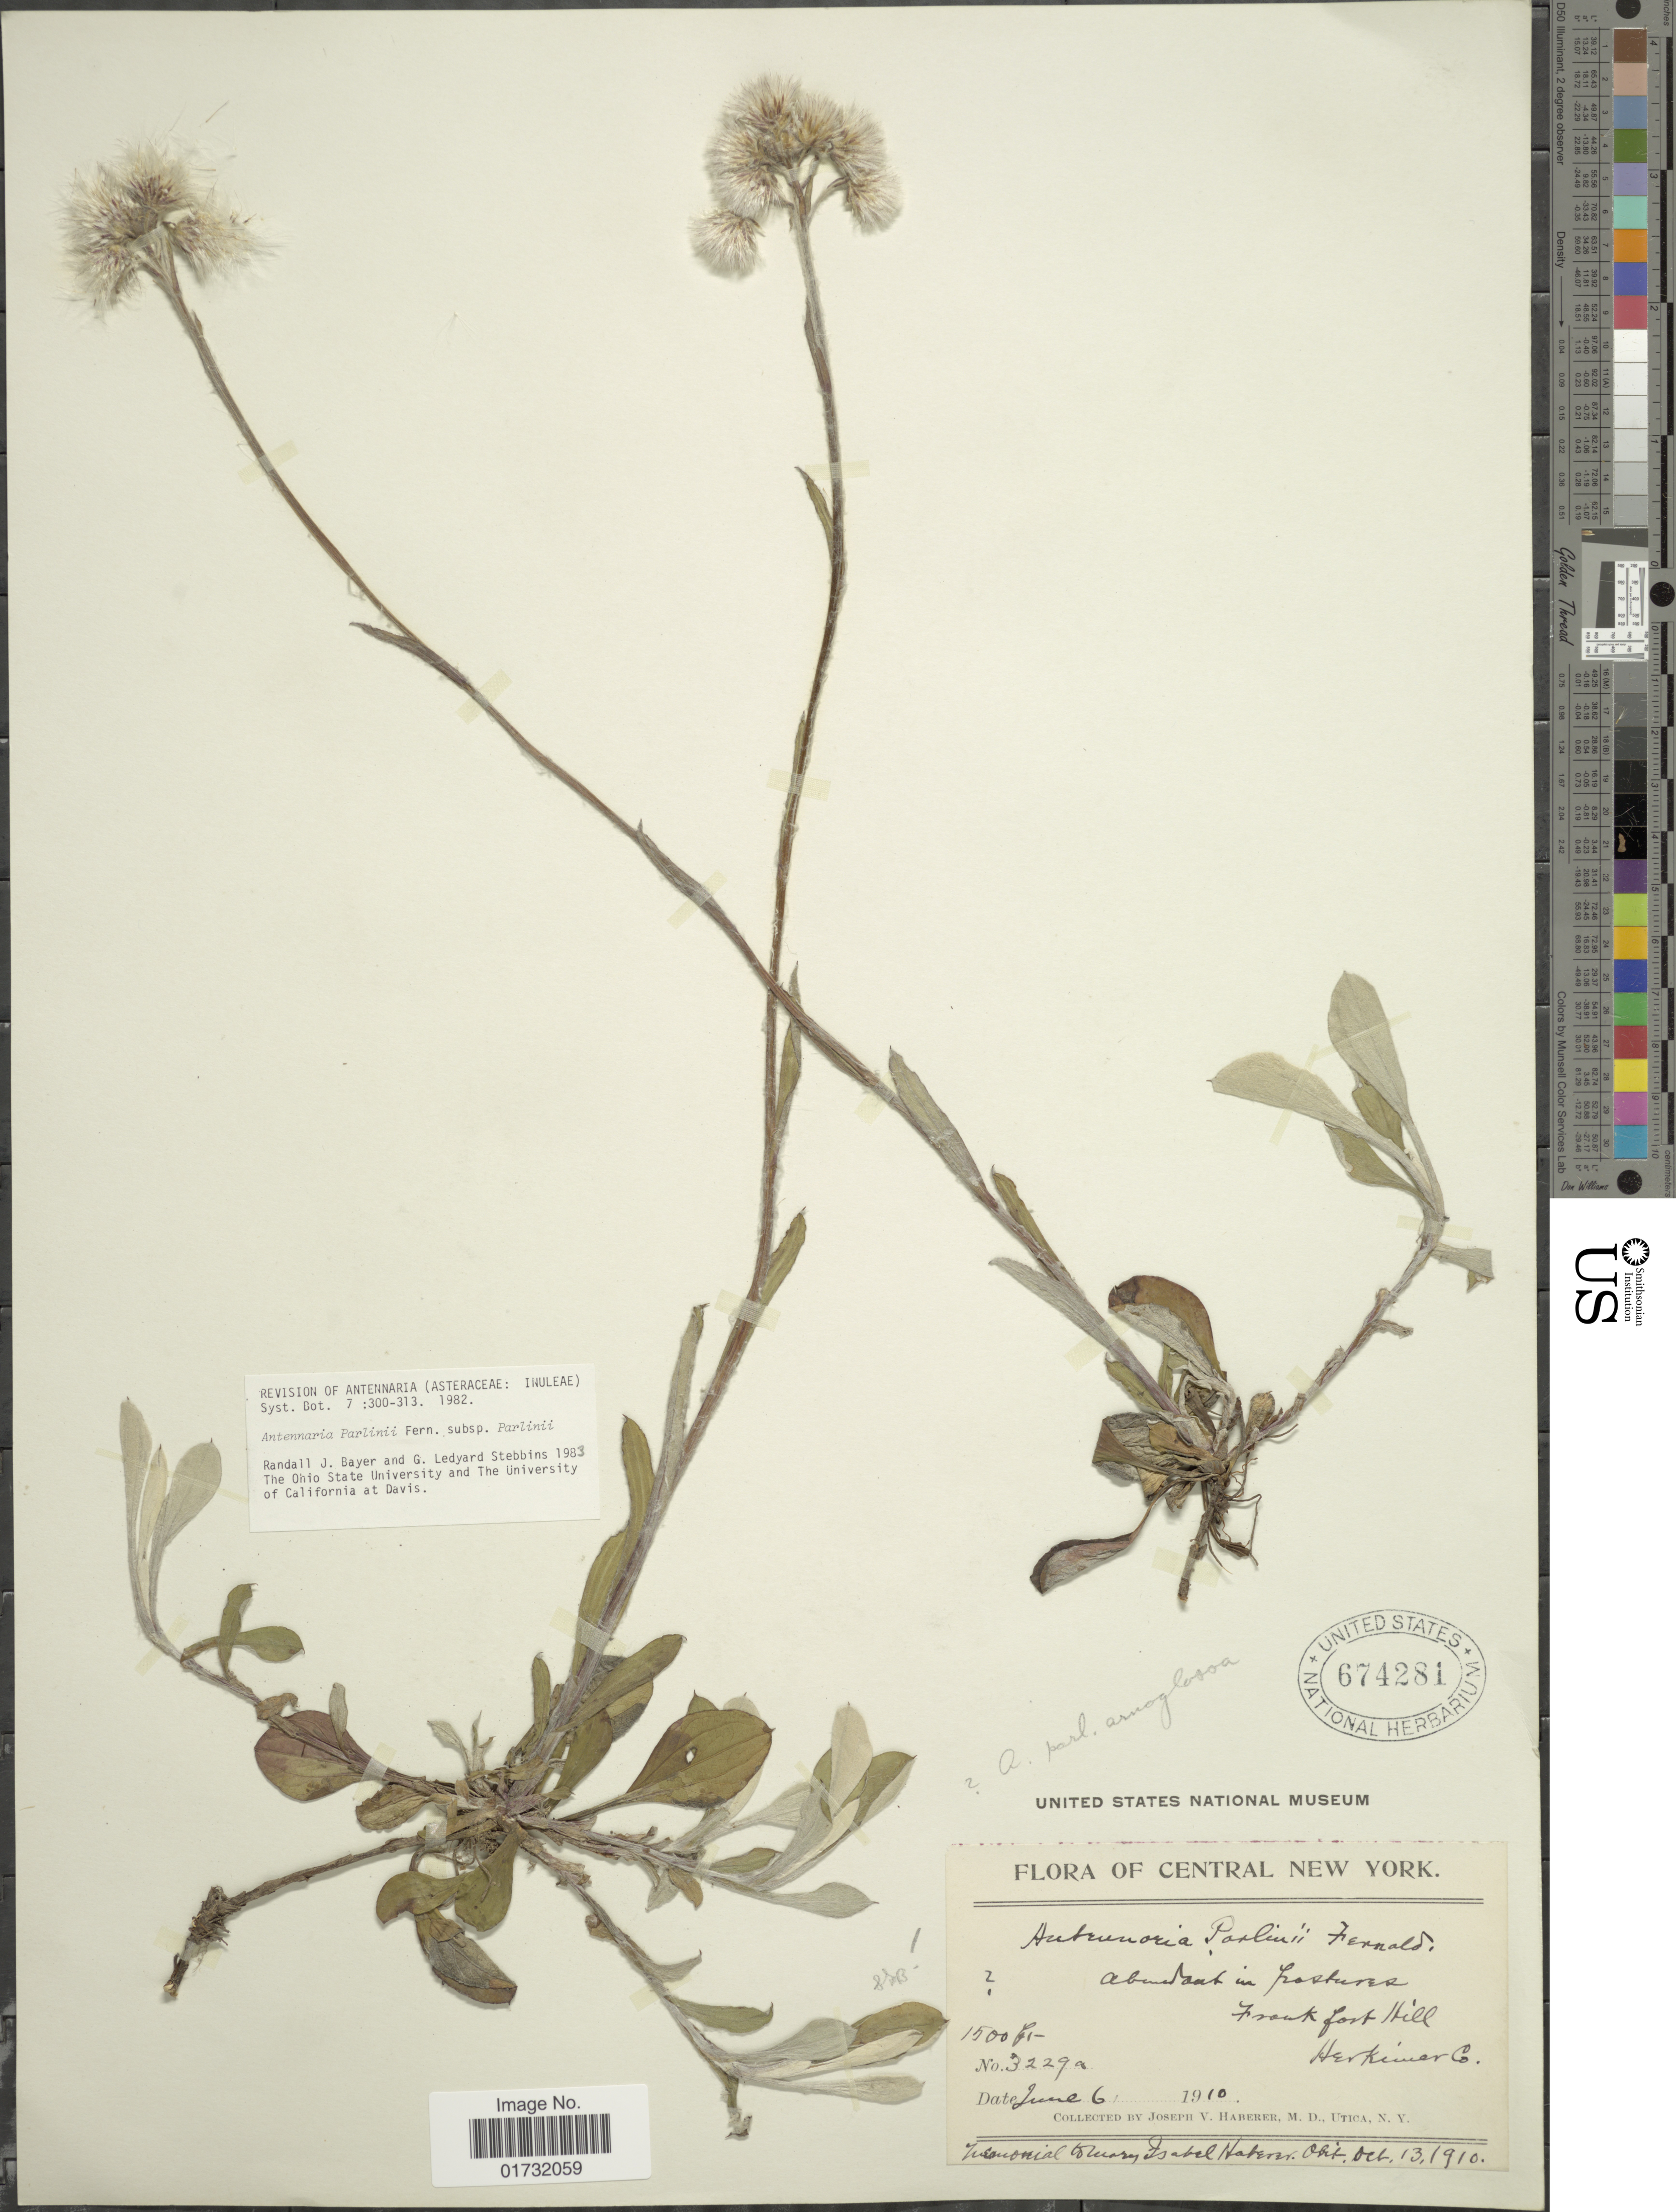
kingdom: Plantae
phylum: Tracheophyta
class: Magnoliopsida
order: Asterales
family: Asteraceae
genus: Antennaria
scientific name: Antennaria parlinii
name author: Fernald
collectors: J. V. Haberer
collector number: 3229a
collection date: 1910-06-06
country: United States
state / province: New York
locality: Central New York. Frankfort Hill. Herkimer Co.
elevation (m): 457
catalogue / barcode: US 674281